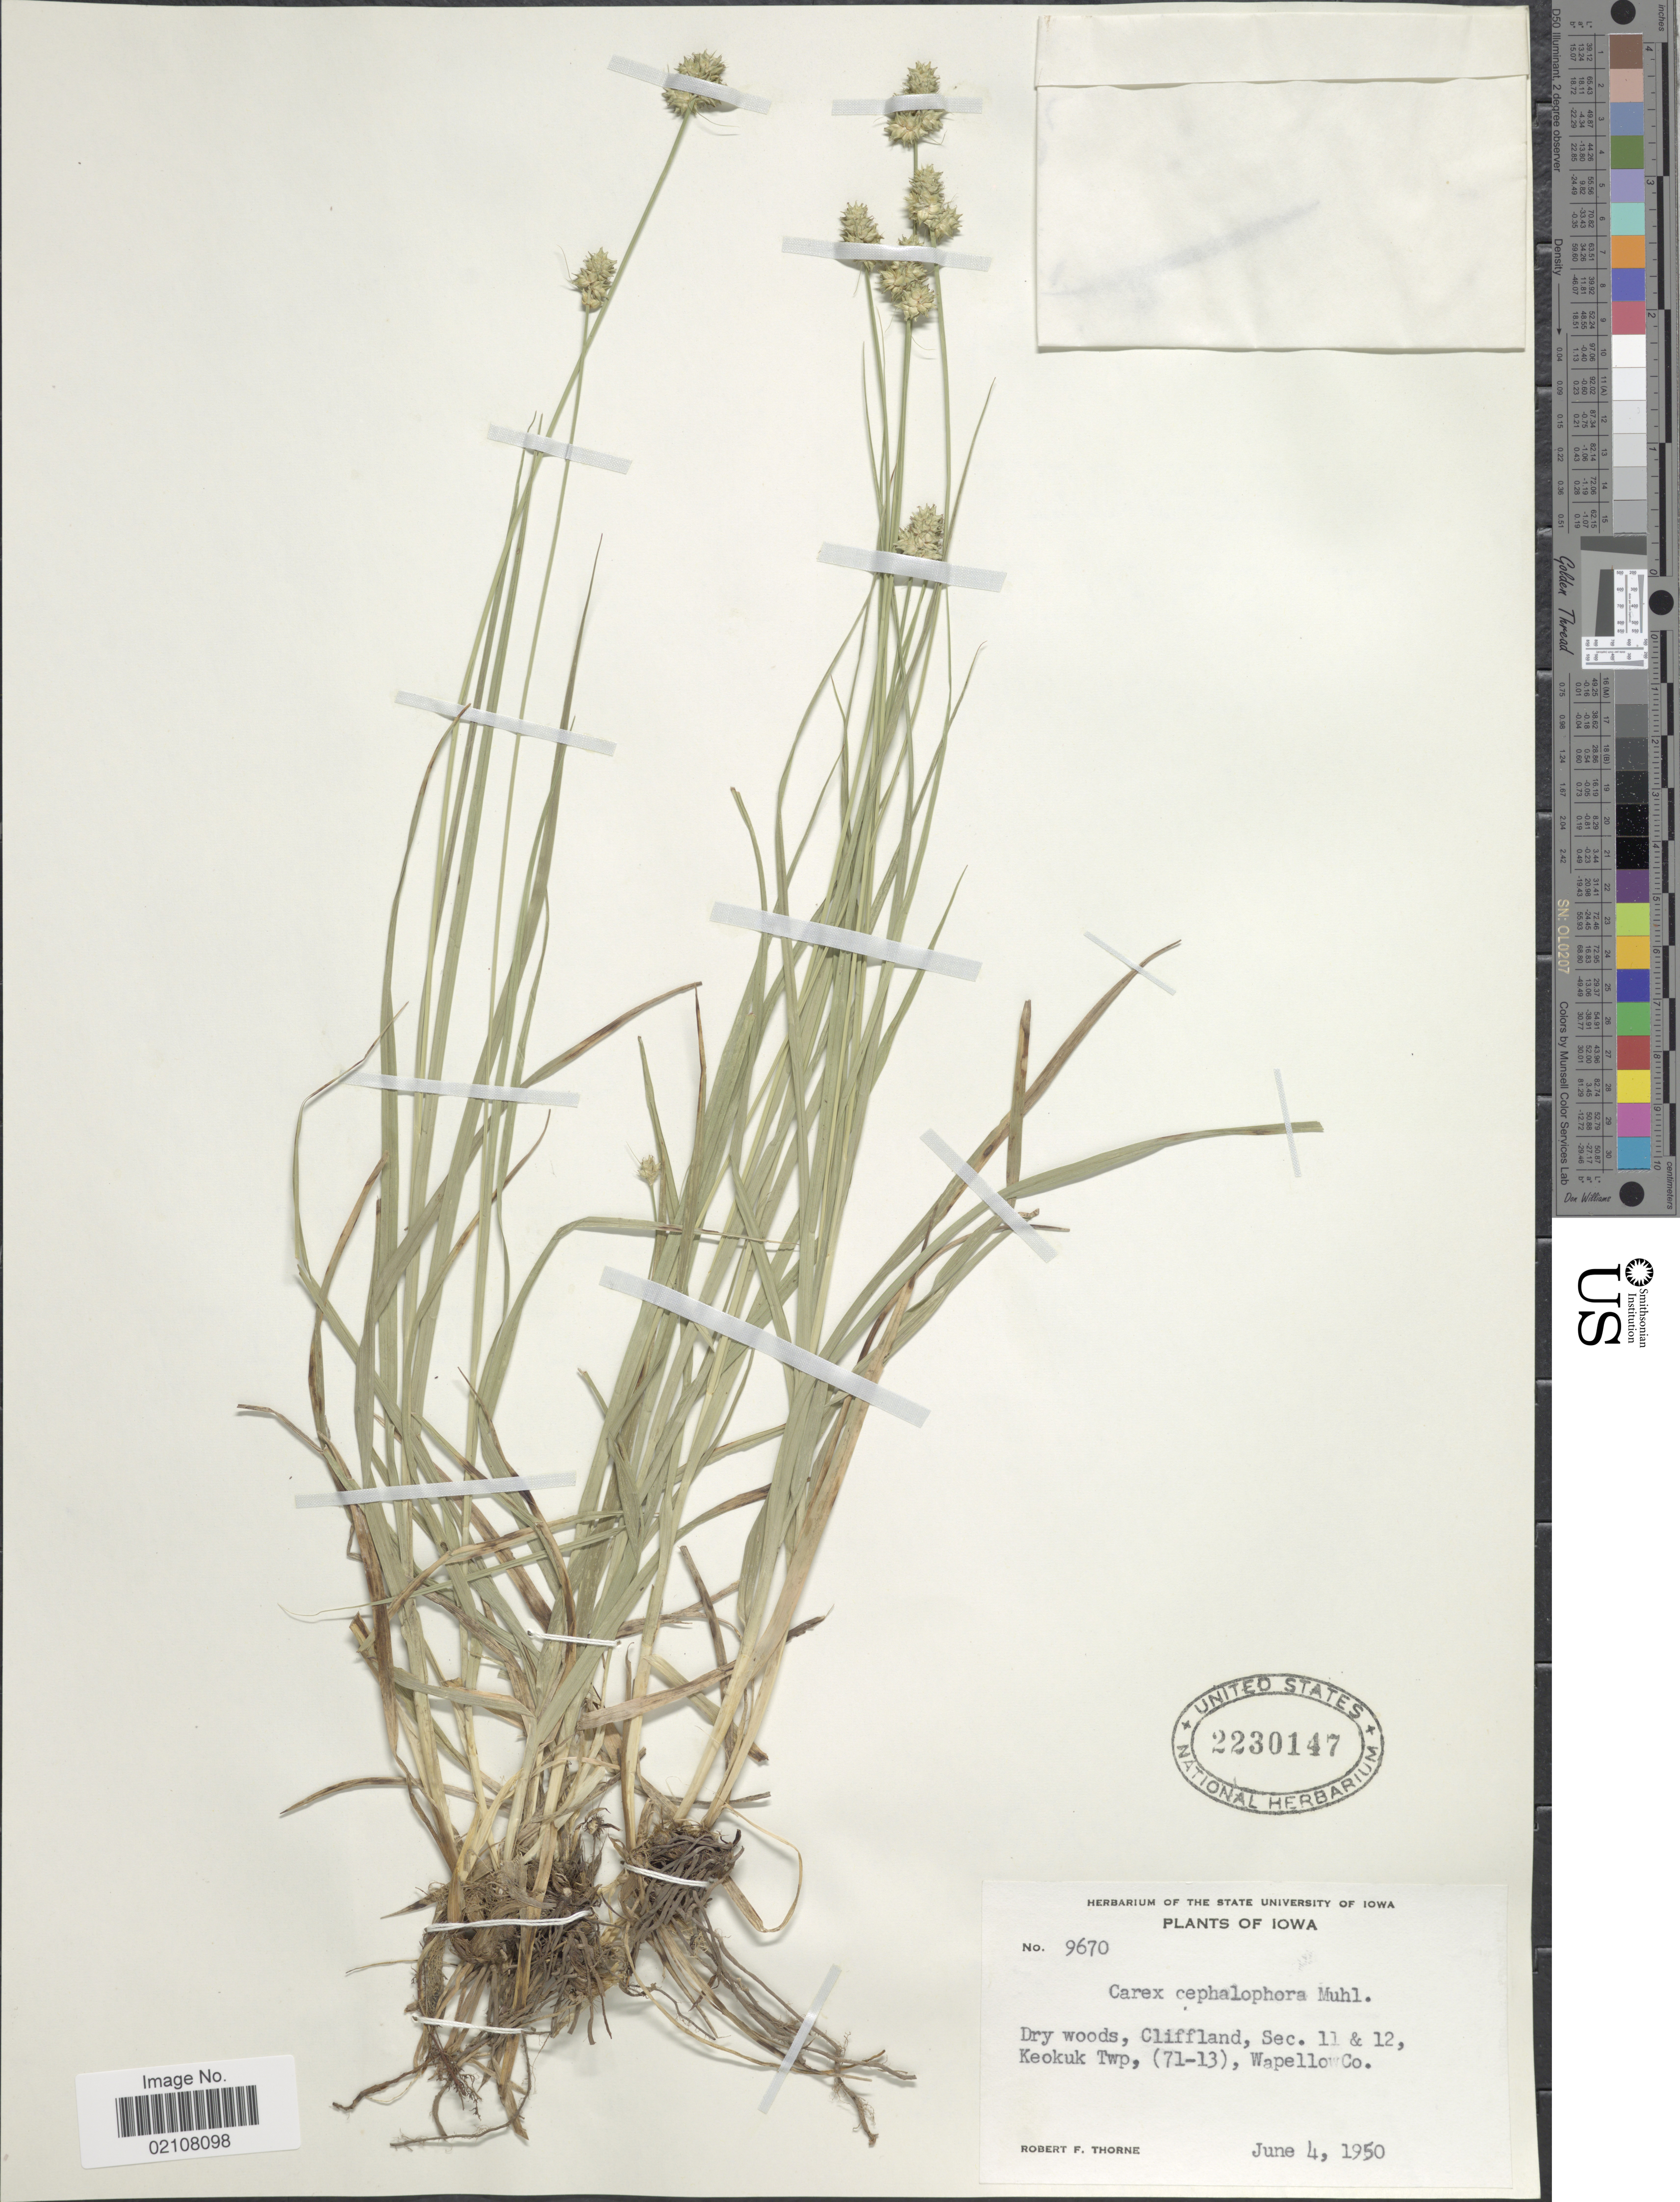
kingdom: Plantae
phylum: Tracheophyta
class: Liliopsida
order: Poales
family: Cyperaceae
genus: Carex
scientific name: Carex cephalophora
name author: Muhl. ex Willd.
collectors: R. F. Thorne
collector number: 9670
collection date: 1950-06-04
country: United States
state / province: Iowa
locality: Dry woods, Cliffland, Sec. 11 & 12, Keokuk Twp, (71-13), Wapellow Co.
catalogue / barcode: US 2230147